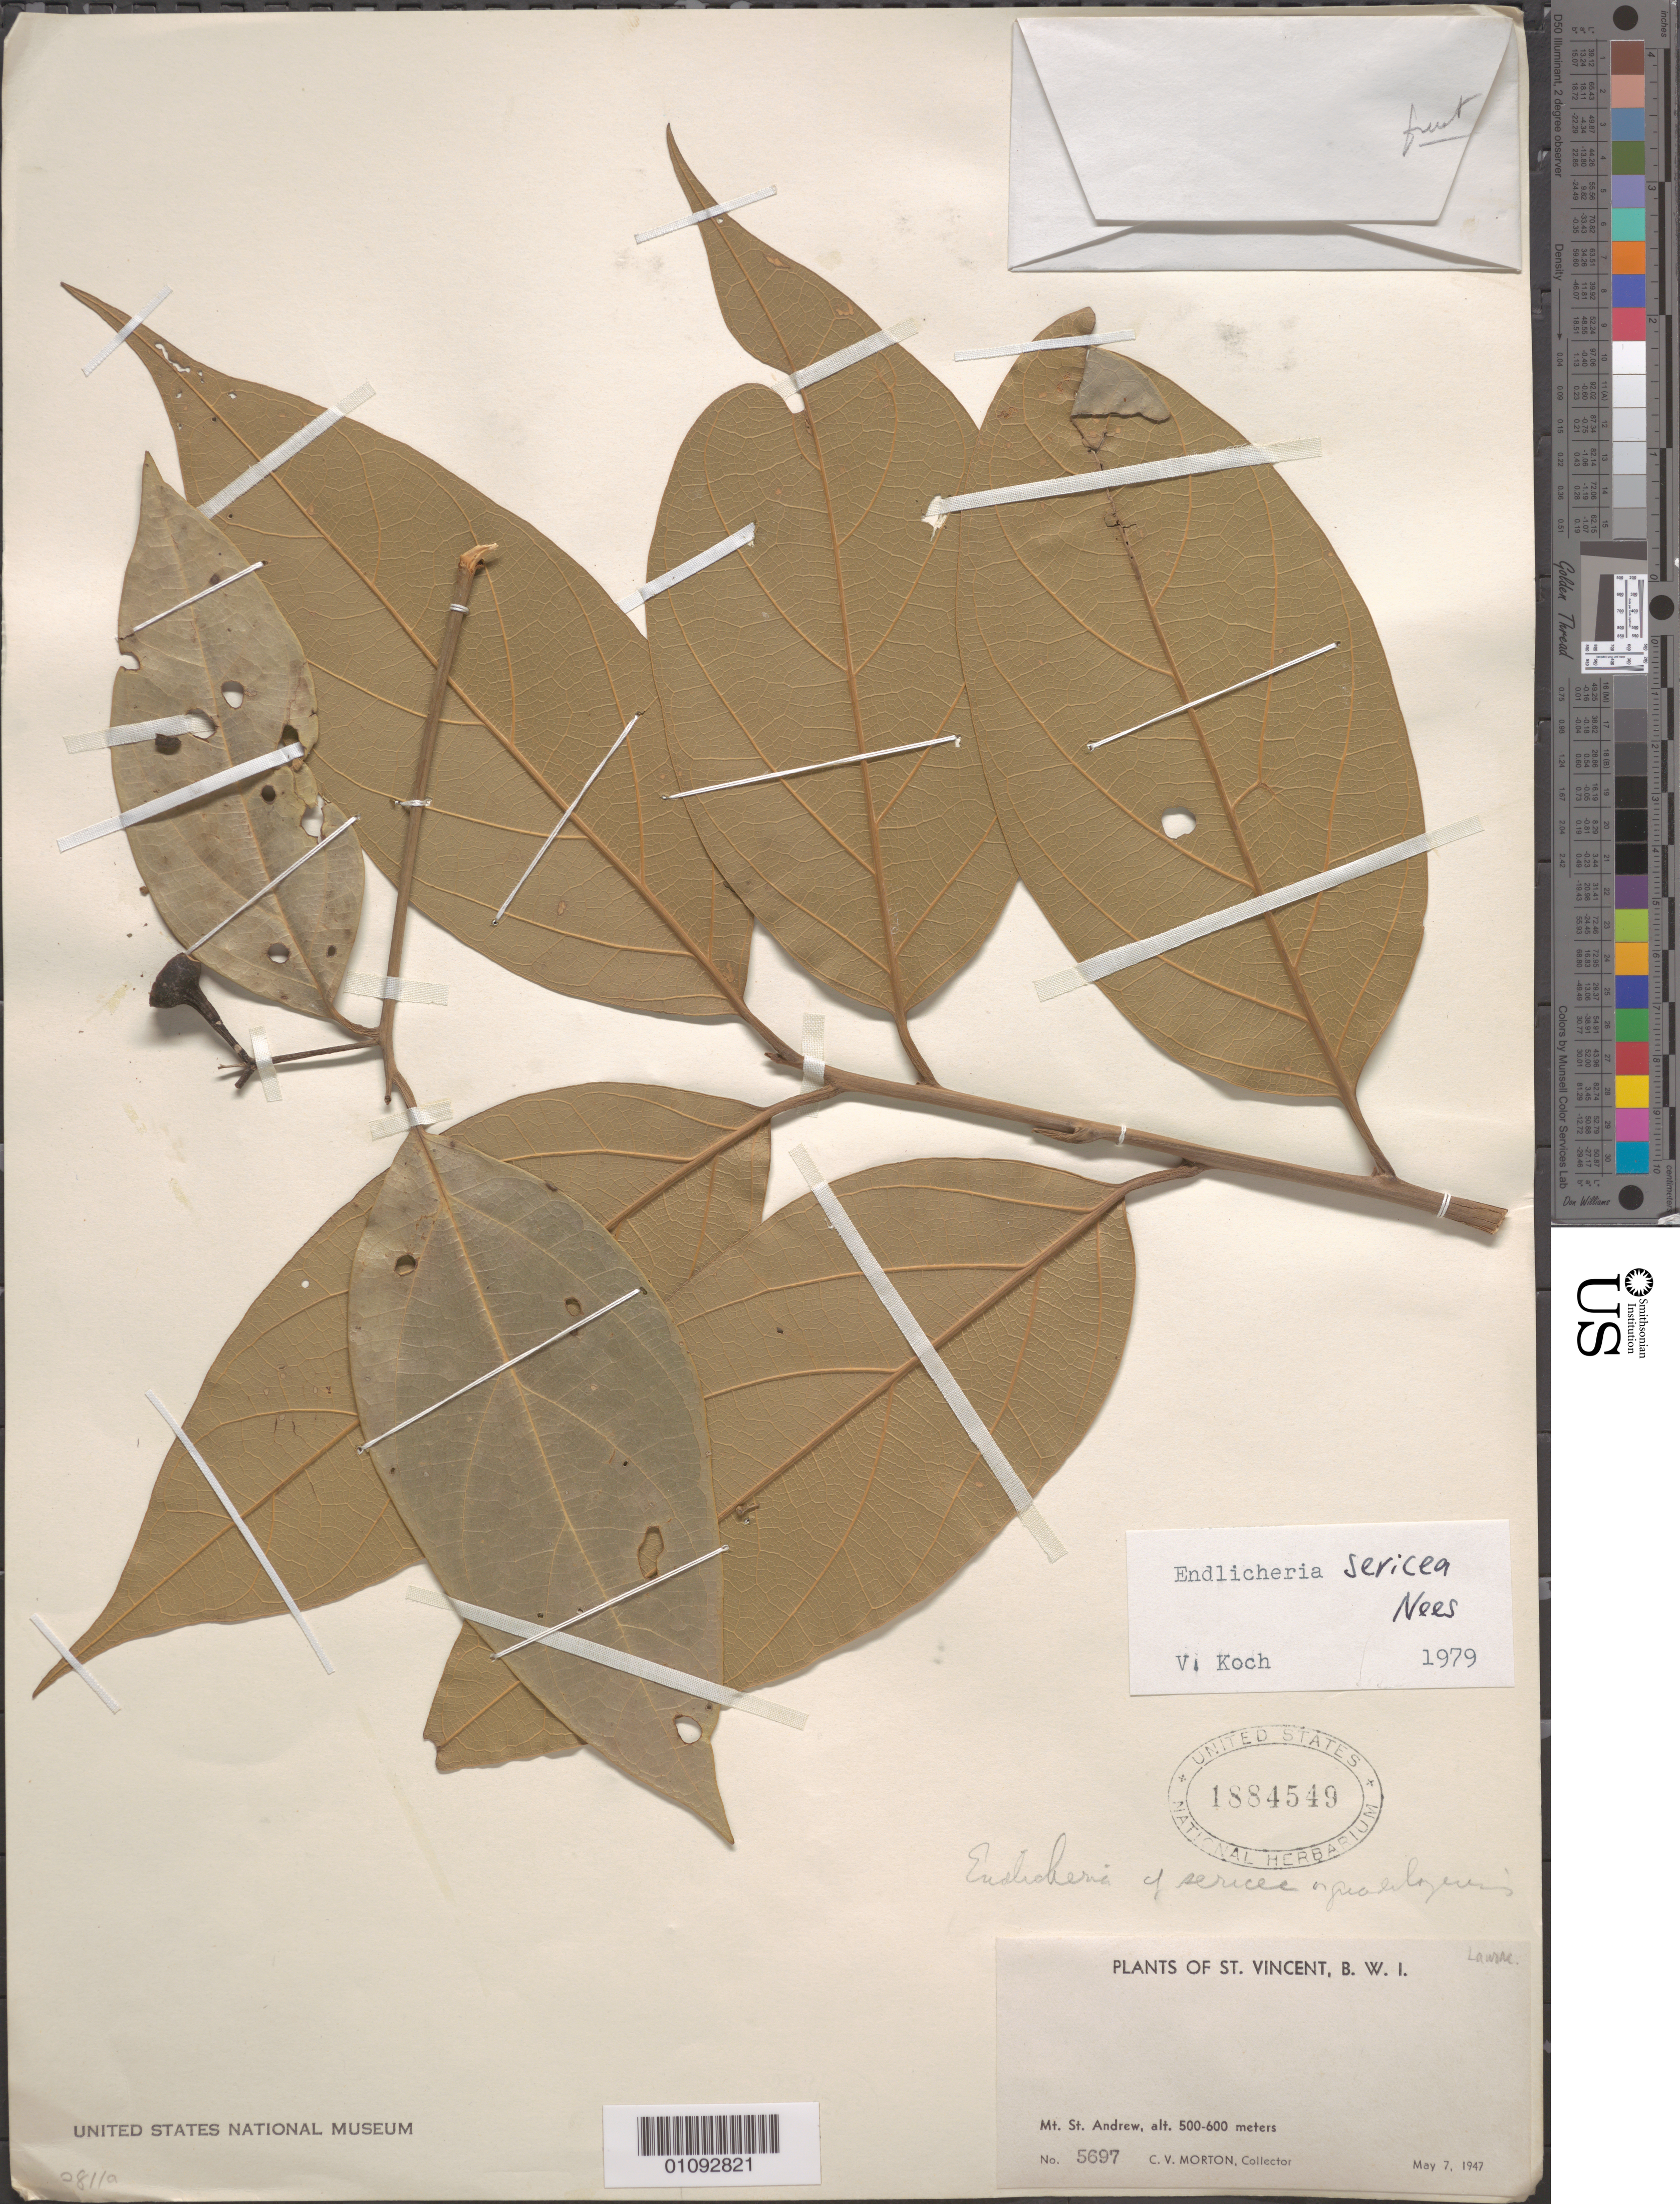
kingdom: Plantae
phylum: Tracheophyta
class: Magnoliopsida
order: Laurales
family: Lauraceae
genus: Endlicheria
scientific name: Endlicheria sericea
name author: Nees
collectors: C. V. Morton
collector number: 5697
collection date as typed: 07 May 1947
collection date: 1947-05-07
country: St. Vincent - Grenadines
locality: Mt. St. Andrew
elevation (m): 500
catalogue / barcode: US 1884549